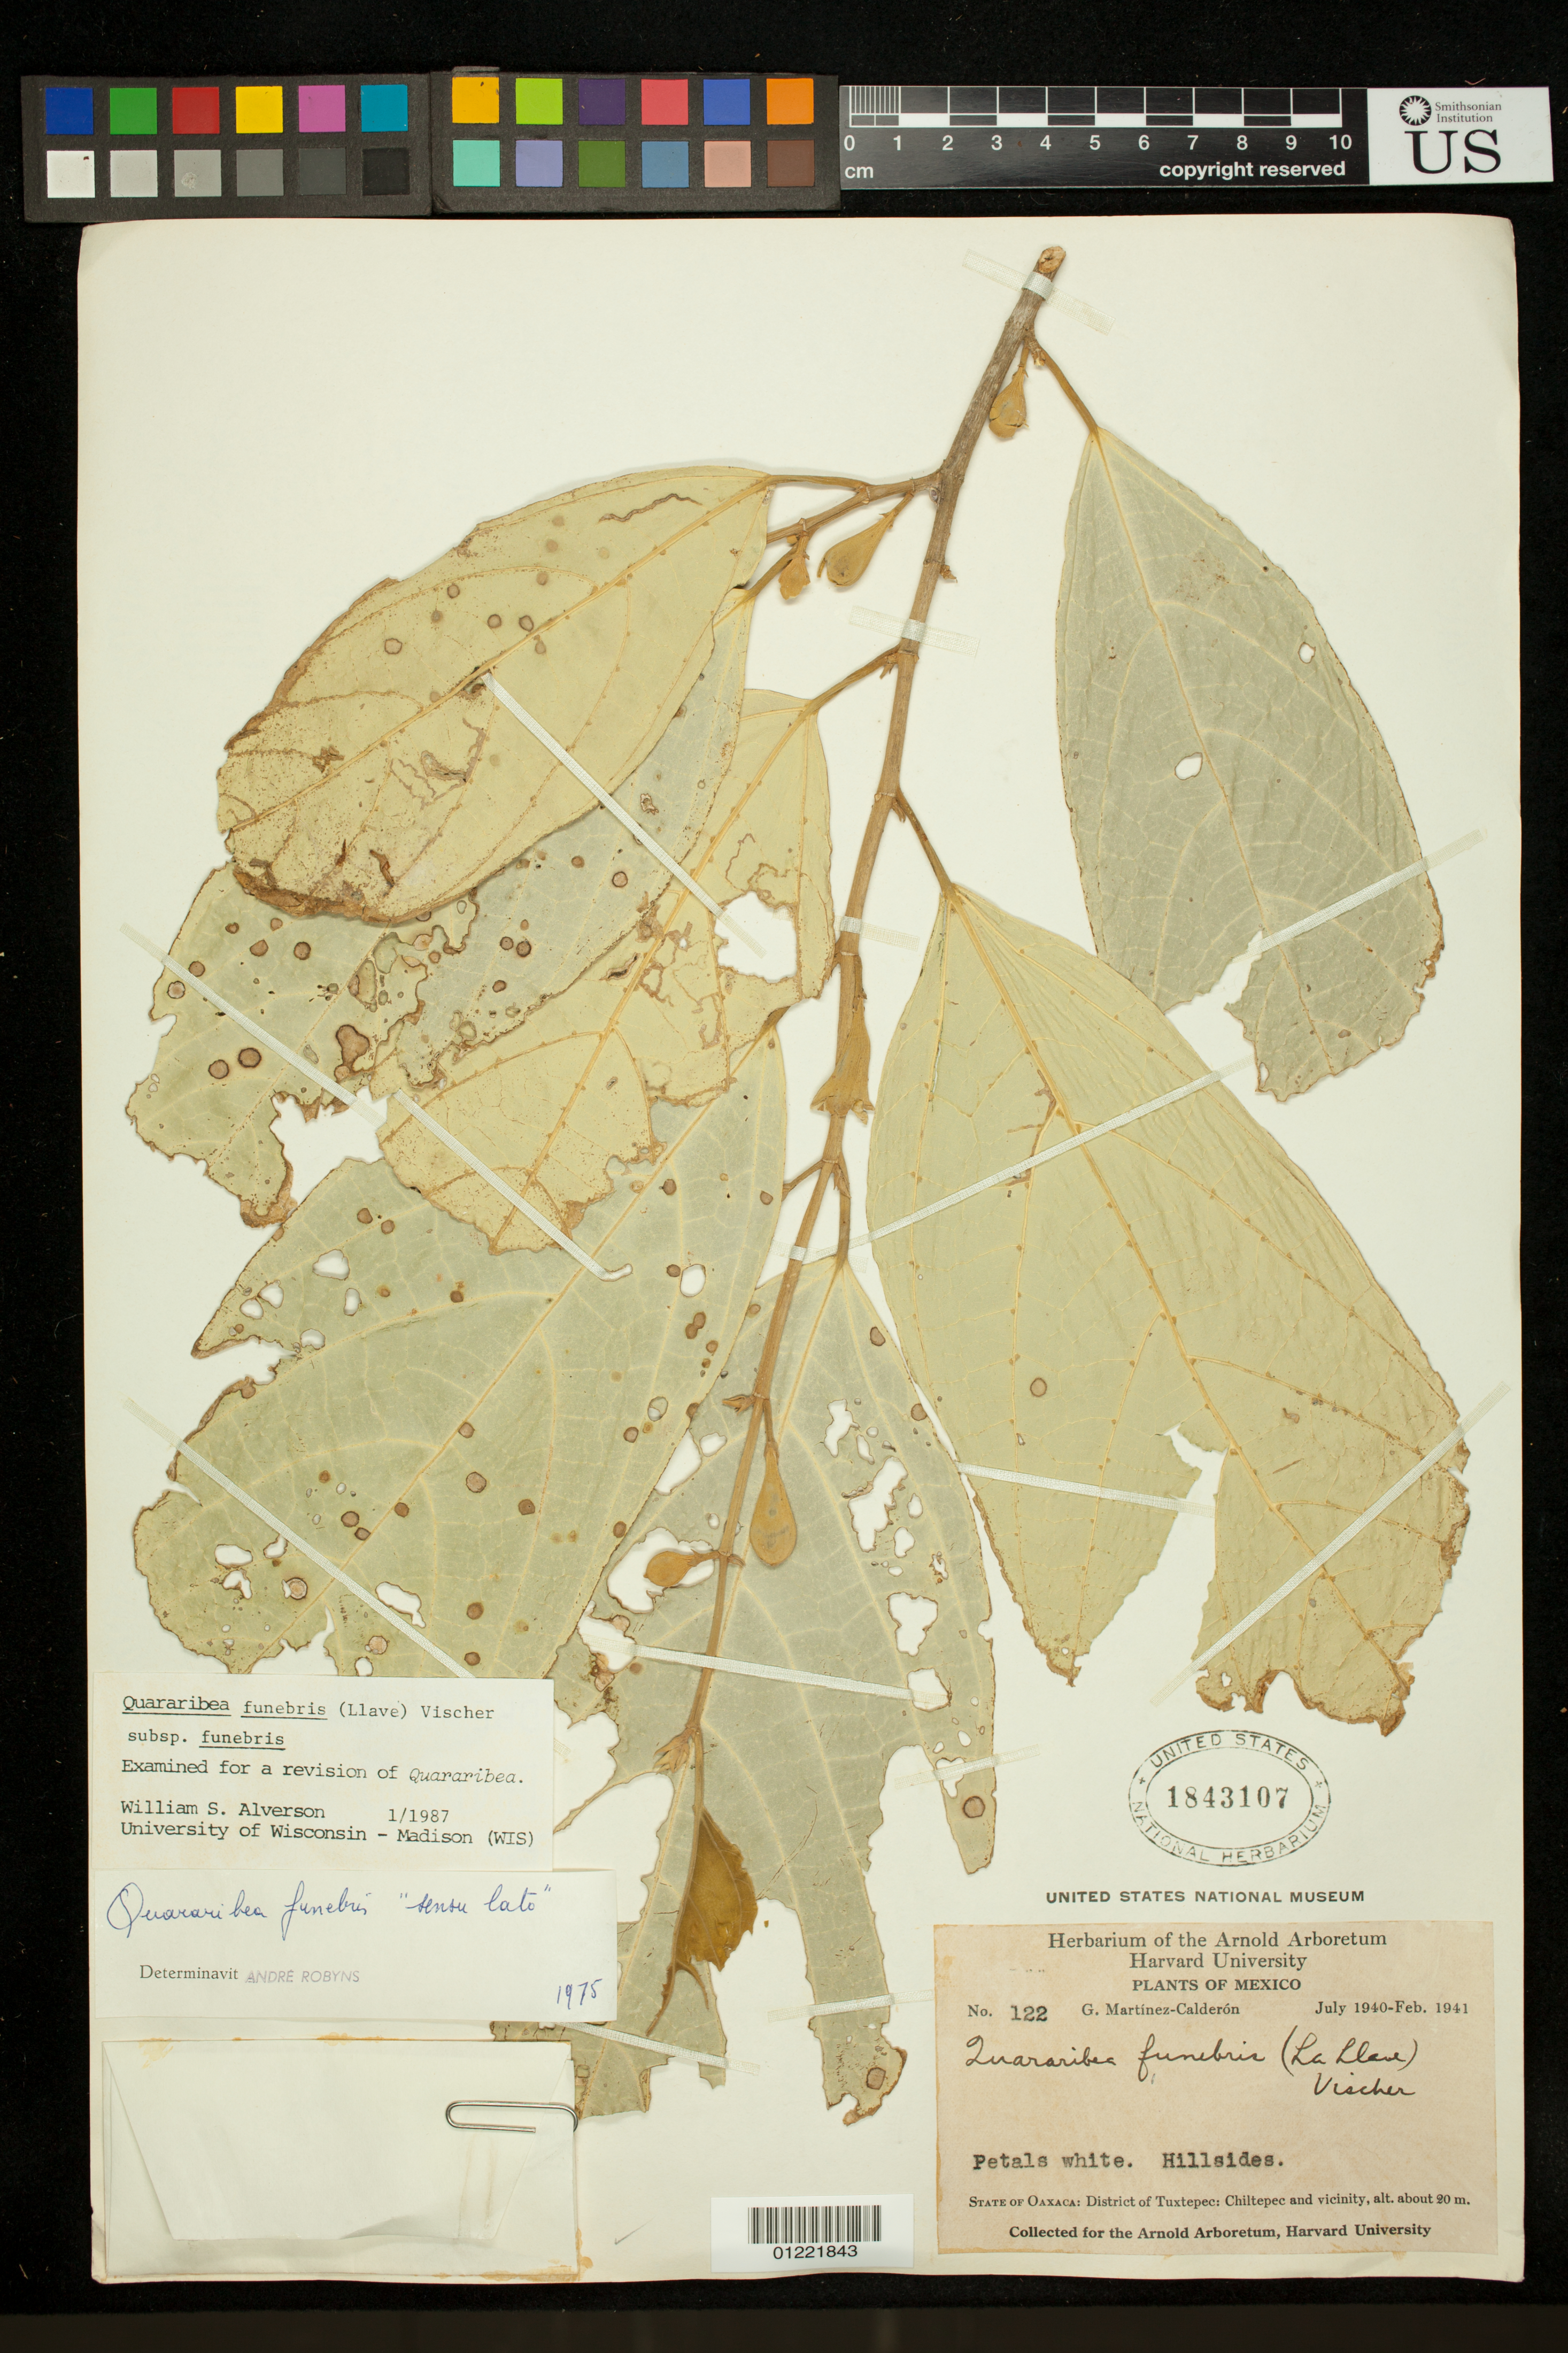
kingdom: Plantae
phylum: Tracheophyta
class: Magnoliopsida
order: Malvales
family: Malvaceae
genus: Quararibea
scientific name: Quararibea funebris subsp. funebris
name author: (La Llave) Vischer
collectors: G. Martínez Calderón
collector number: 122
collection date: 1940-07/1941-02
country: Mexico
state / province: Oaxaca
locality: District of Tuxtepec: Chiltepec and vicinity. Hillsides.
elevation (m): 20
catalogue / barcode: US 1843107